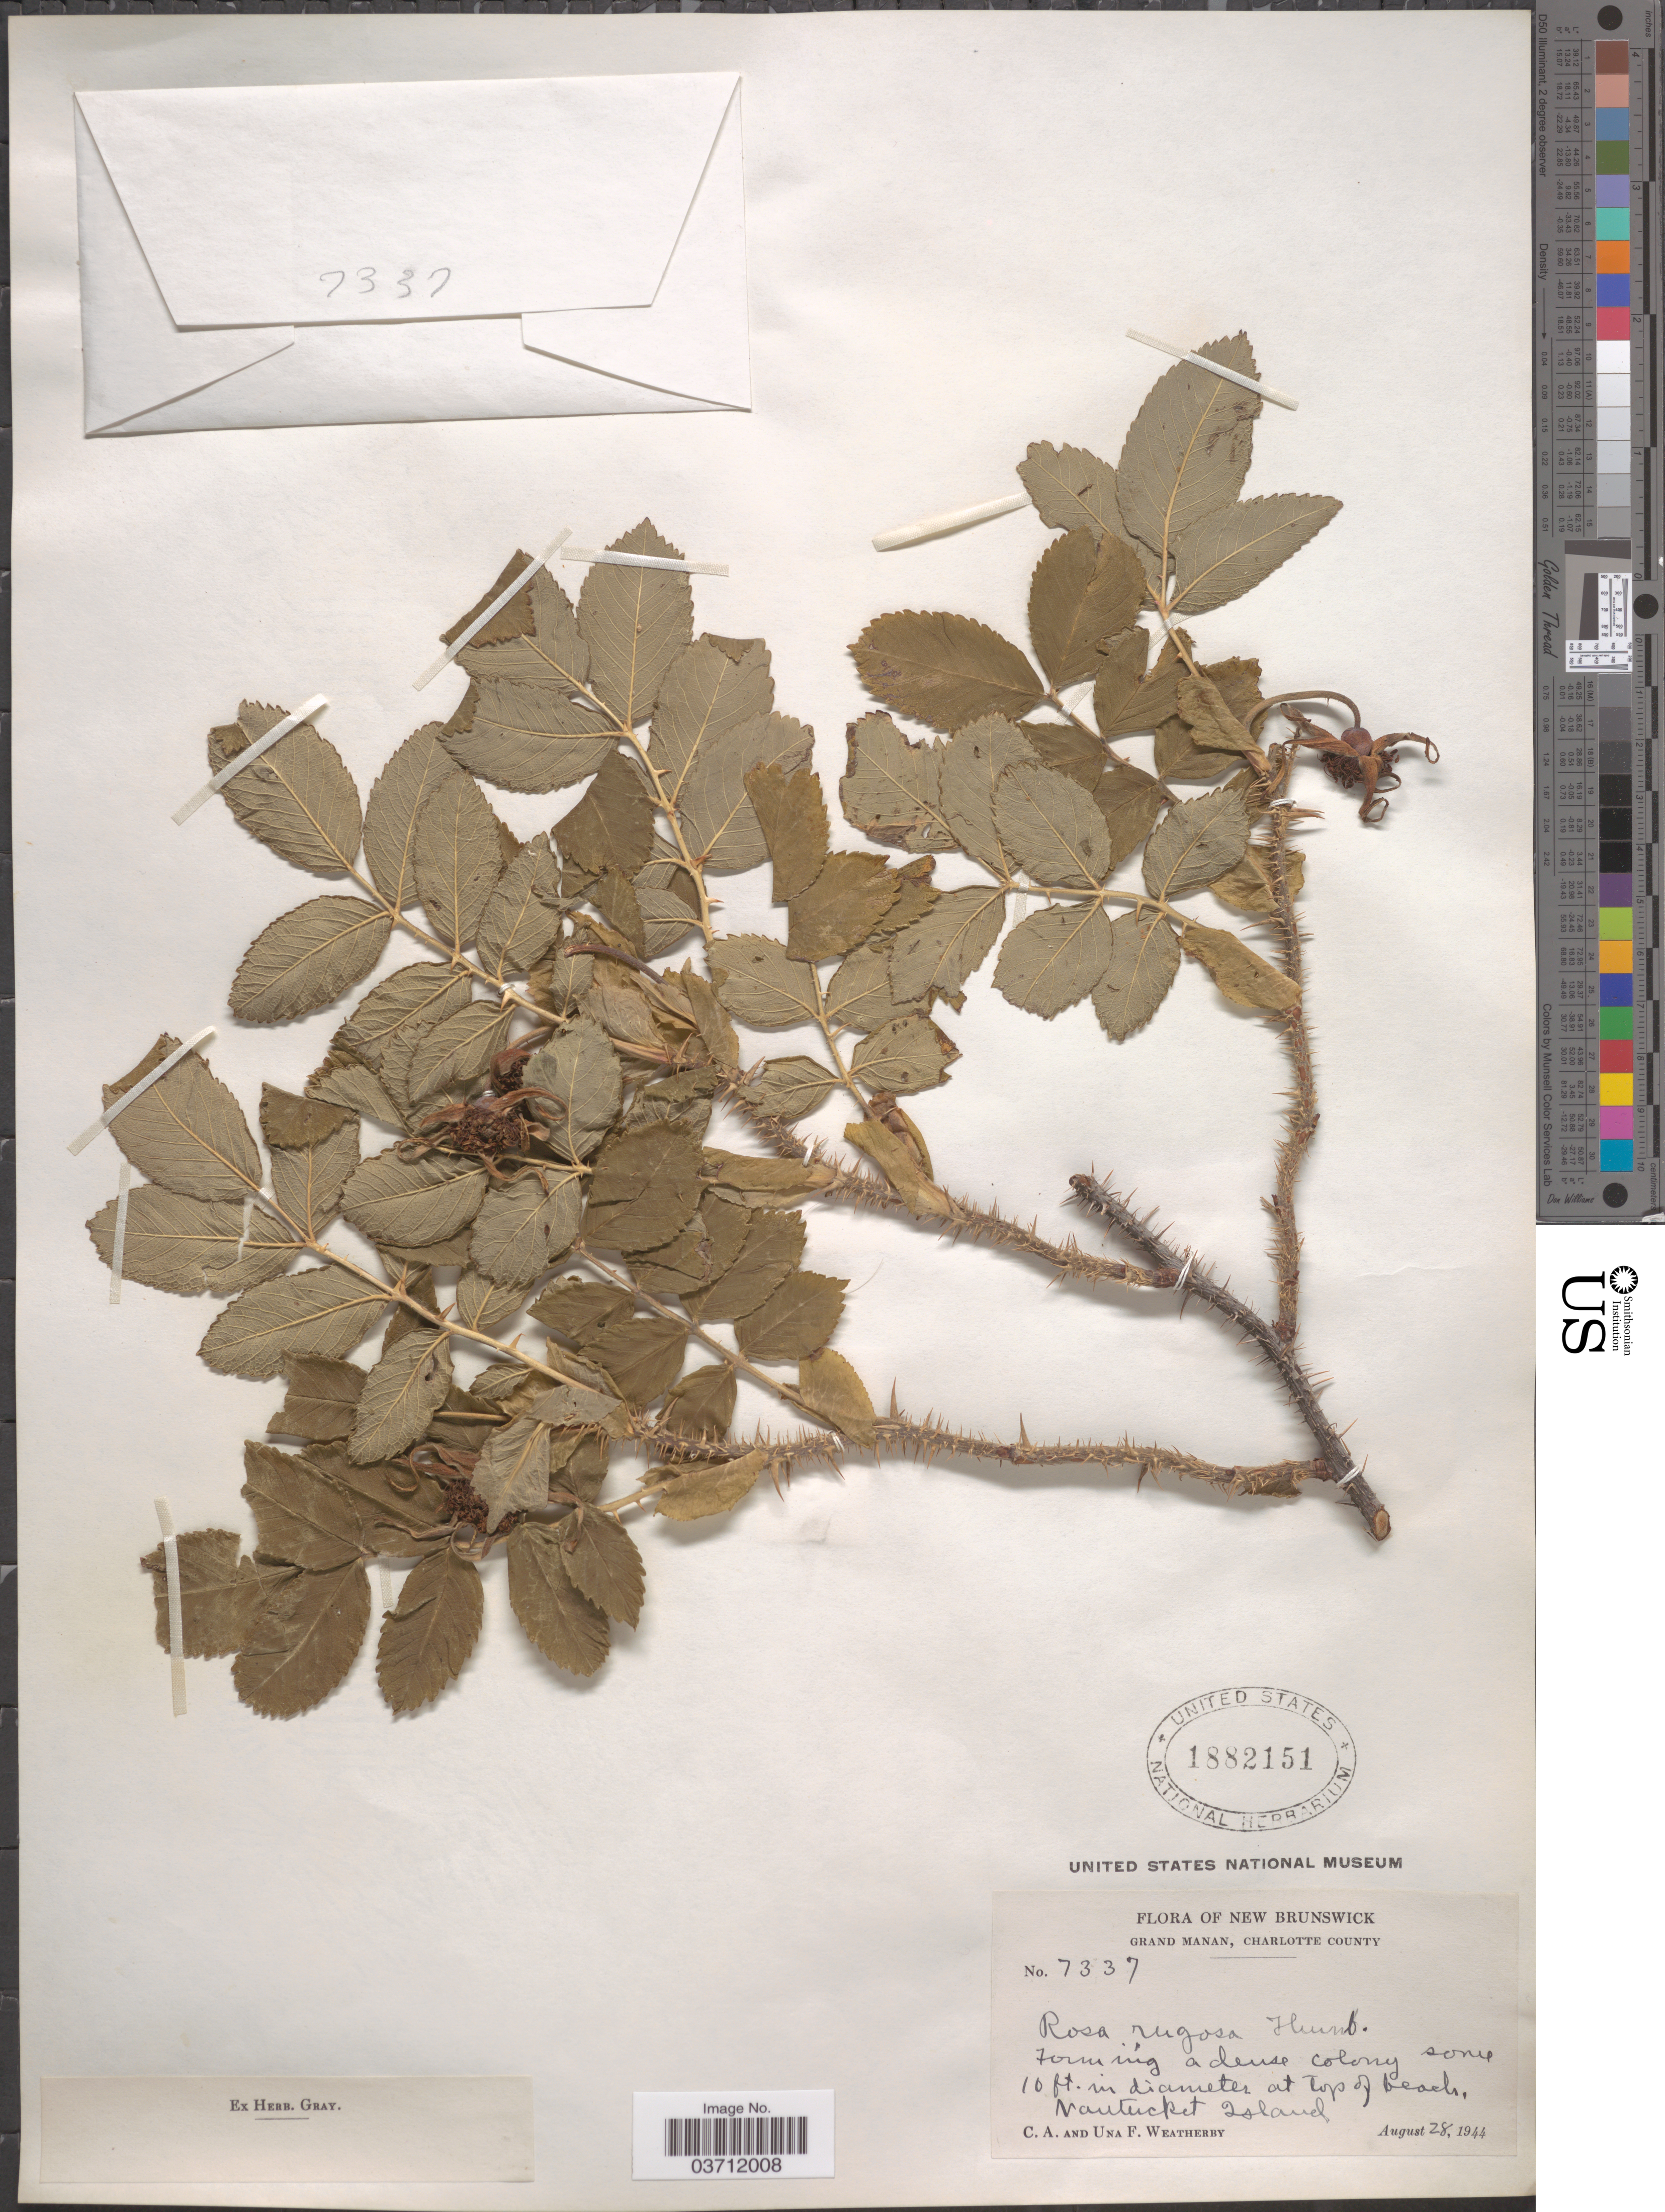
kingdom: Plantae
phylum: Tracheophyta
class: Magnoliopsida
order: Rosales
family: Rosaceae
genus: Rosa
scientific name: Rosa rugosa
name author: Thunb.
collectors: C. A. Weatherby & U. Weatherby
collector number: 7337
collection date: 1944-08-28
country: Canada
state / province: New Brunswick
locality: Grand Manan, Charlotte County. Nantucket Island.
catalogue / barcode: US 1882151